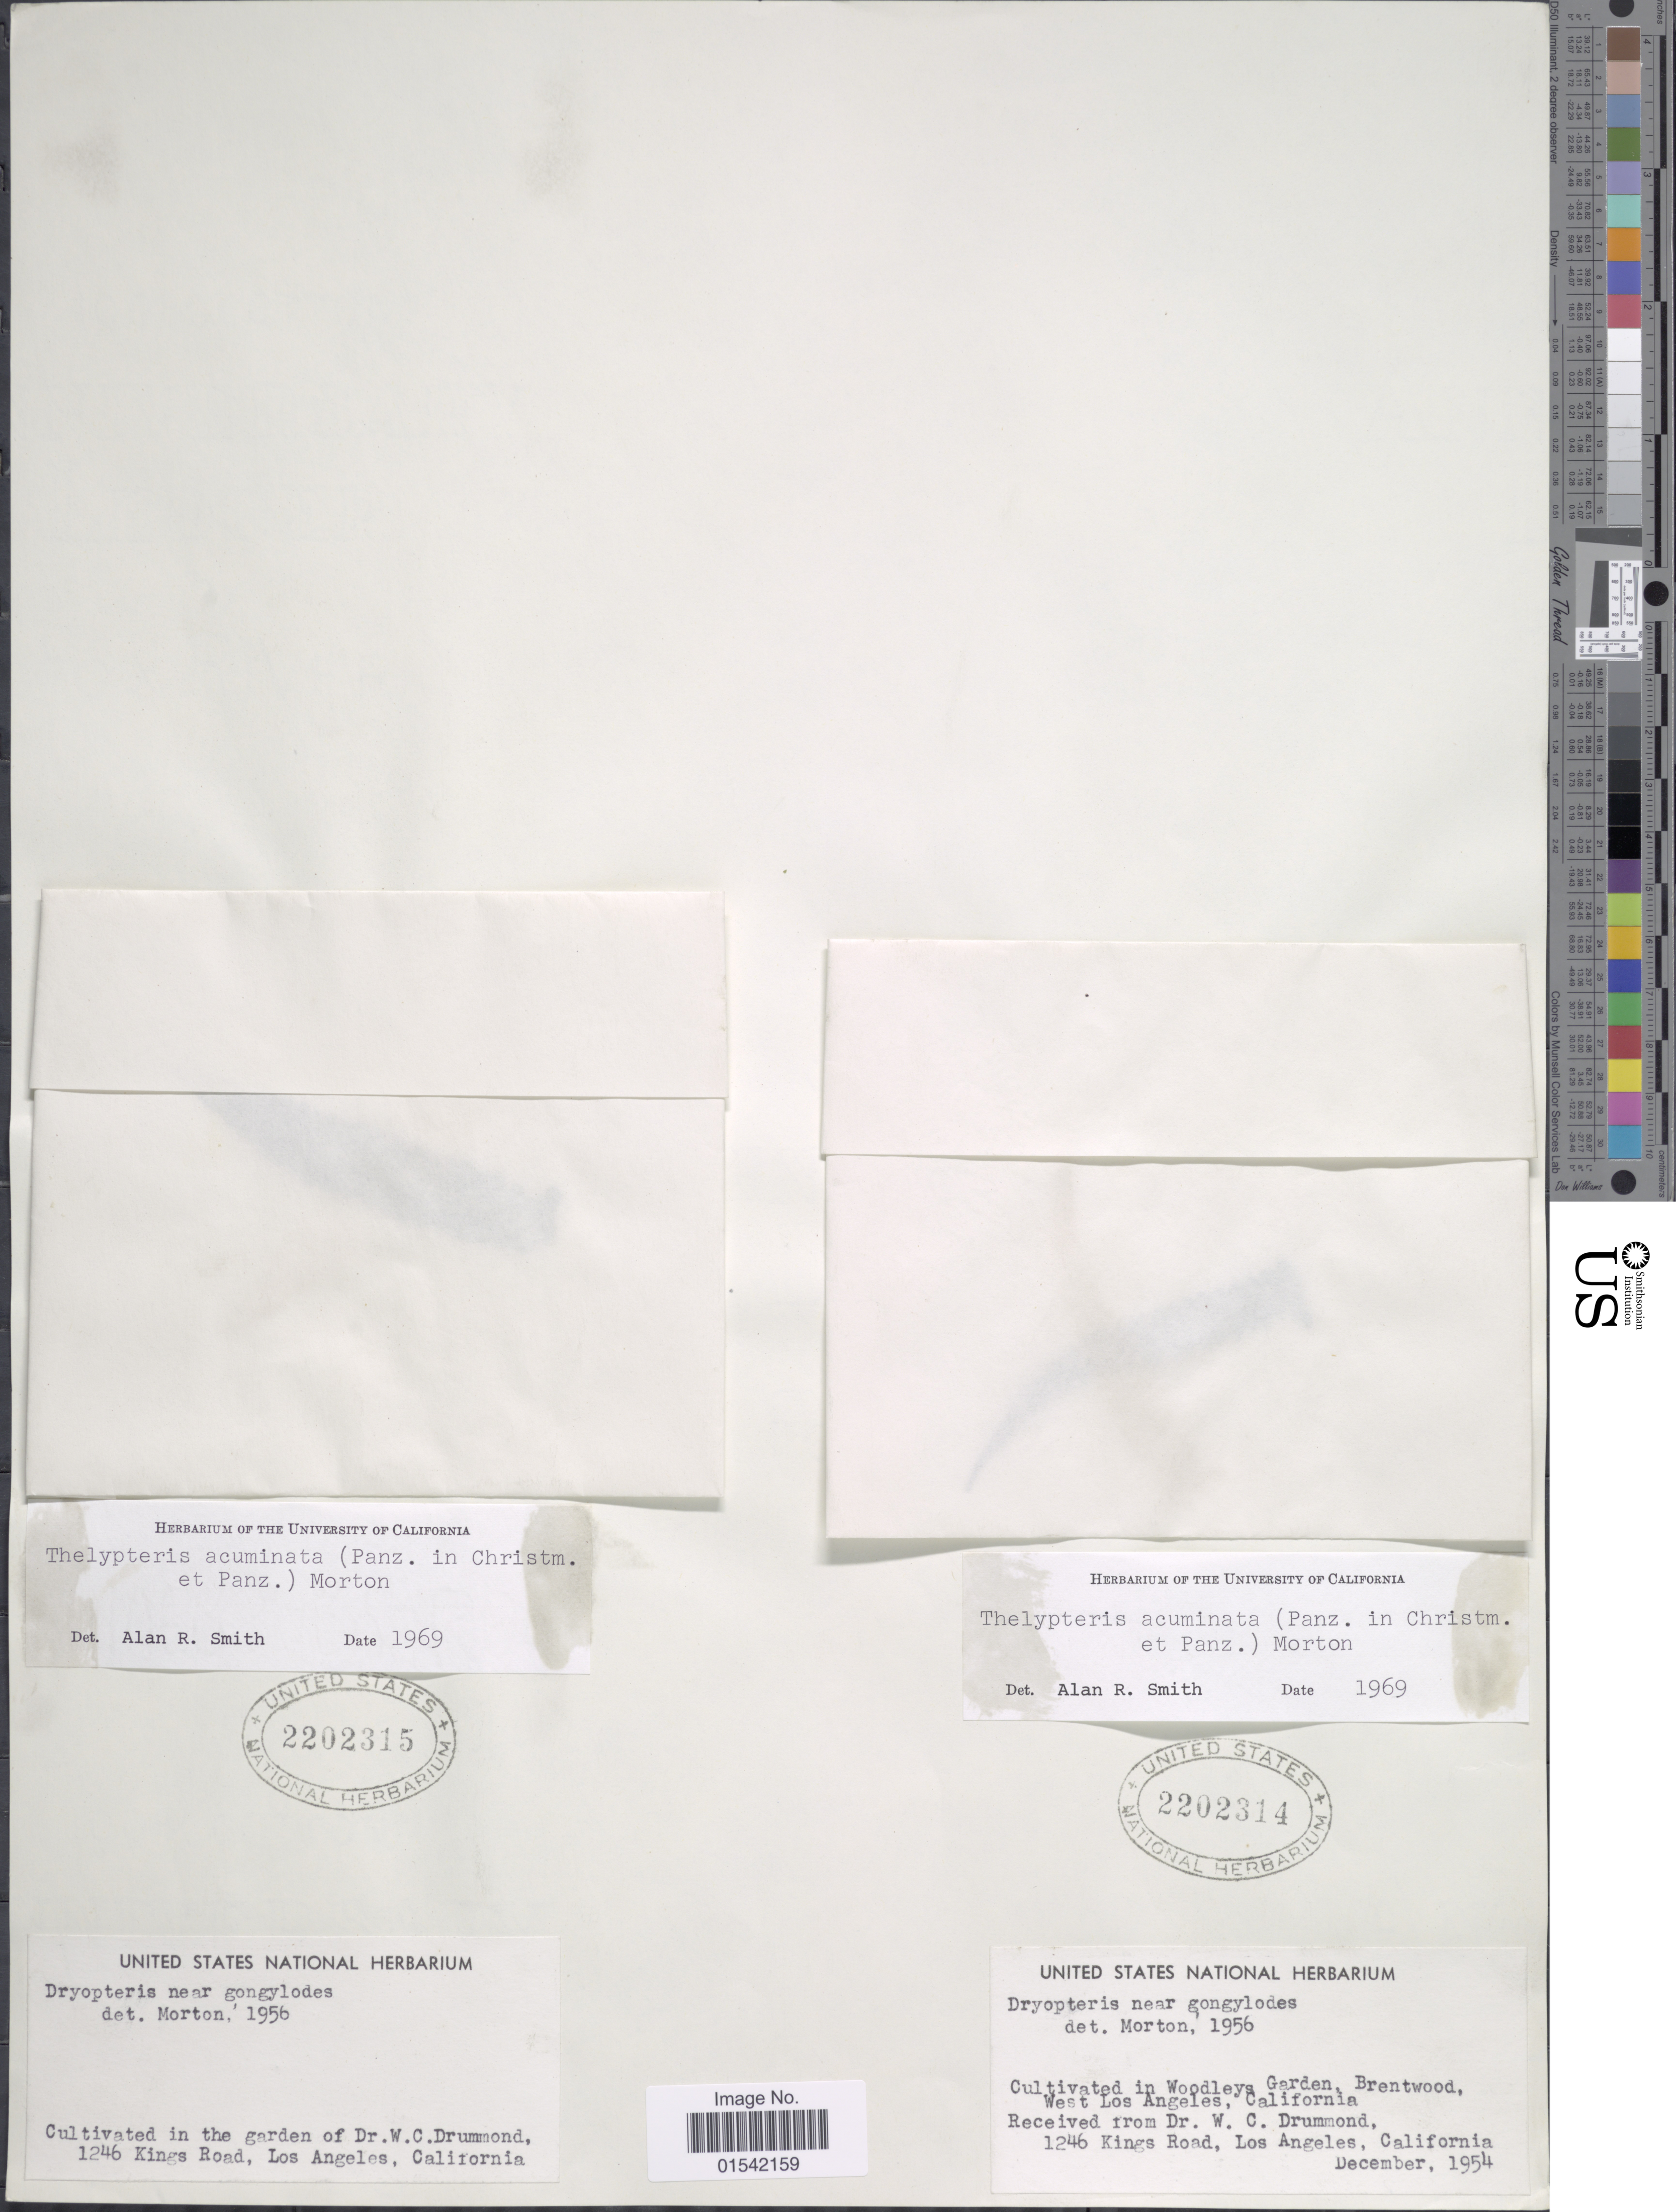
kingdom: Plantae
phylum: Tracheophyta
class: Polypodiopsida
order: Polypodiales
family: Thelypteridaceae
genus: Cyclosorus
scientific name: Cyclosorus acuminatus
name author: (Houtt.) Nakai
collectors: ex herb. United States National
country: United States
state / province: California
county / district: Los Angeles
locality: Cultivated in the garden of Dr. W. C. Drummond, 1246 Kings Road, Los Angeles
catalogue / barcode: US 2202315-2